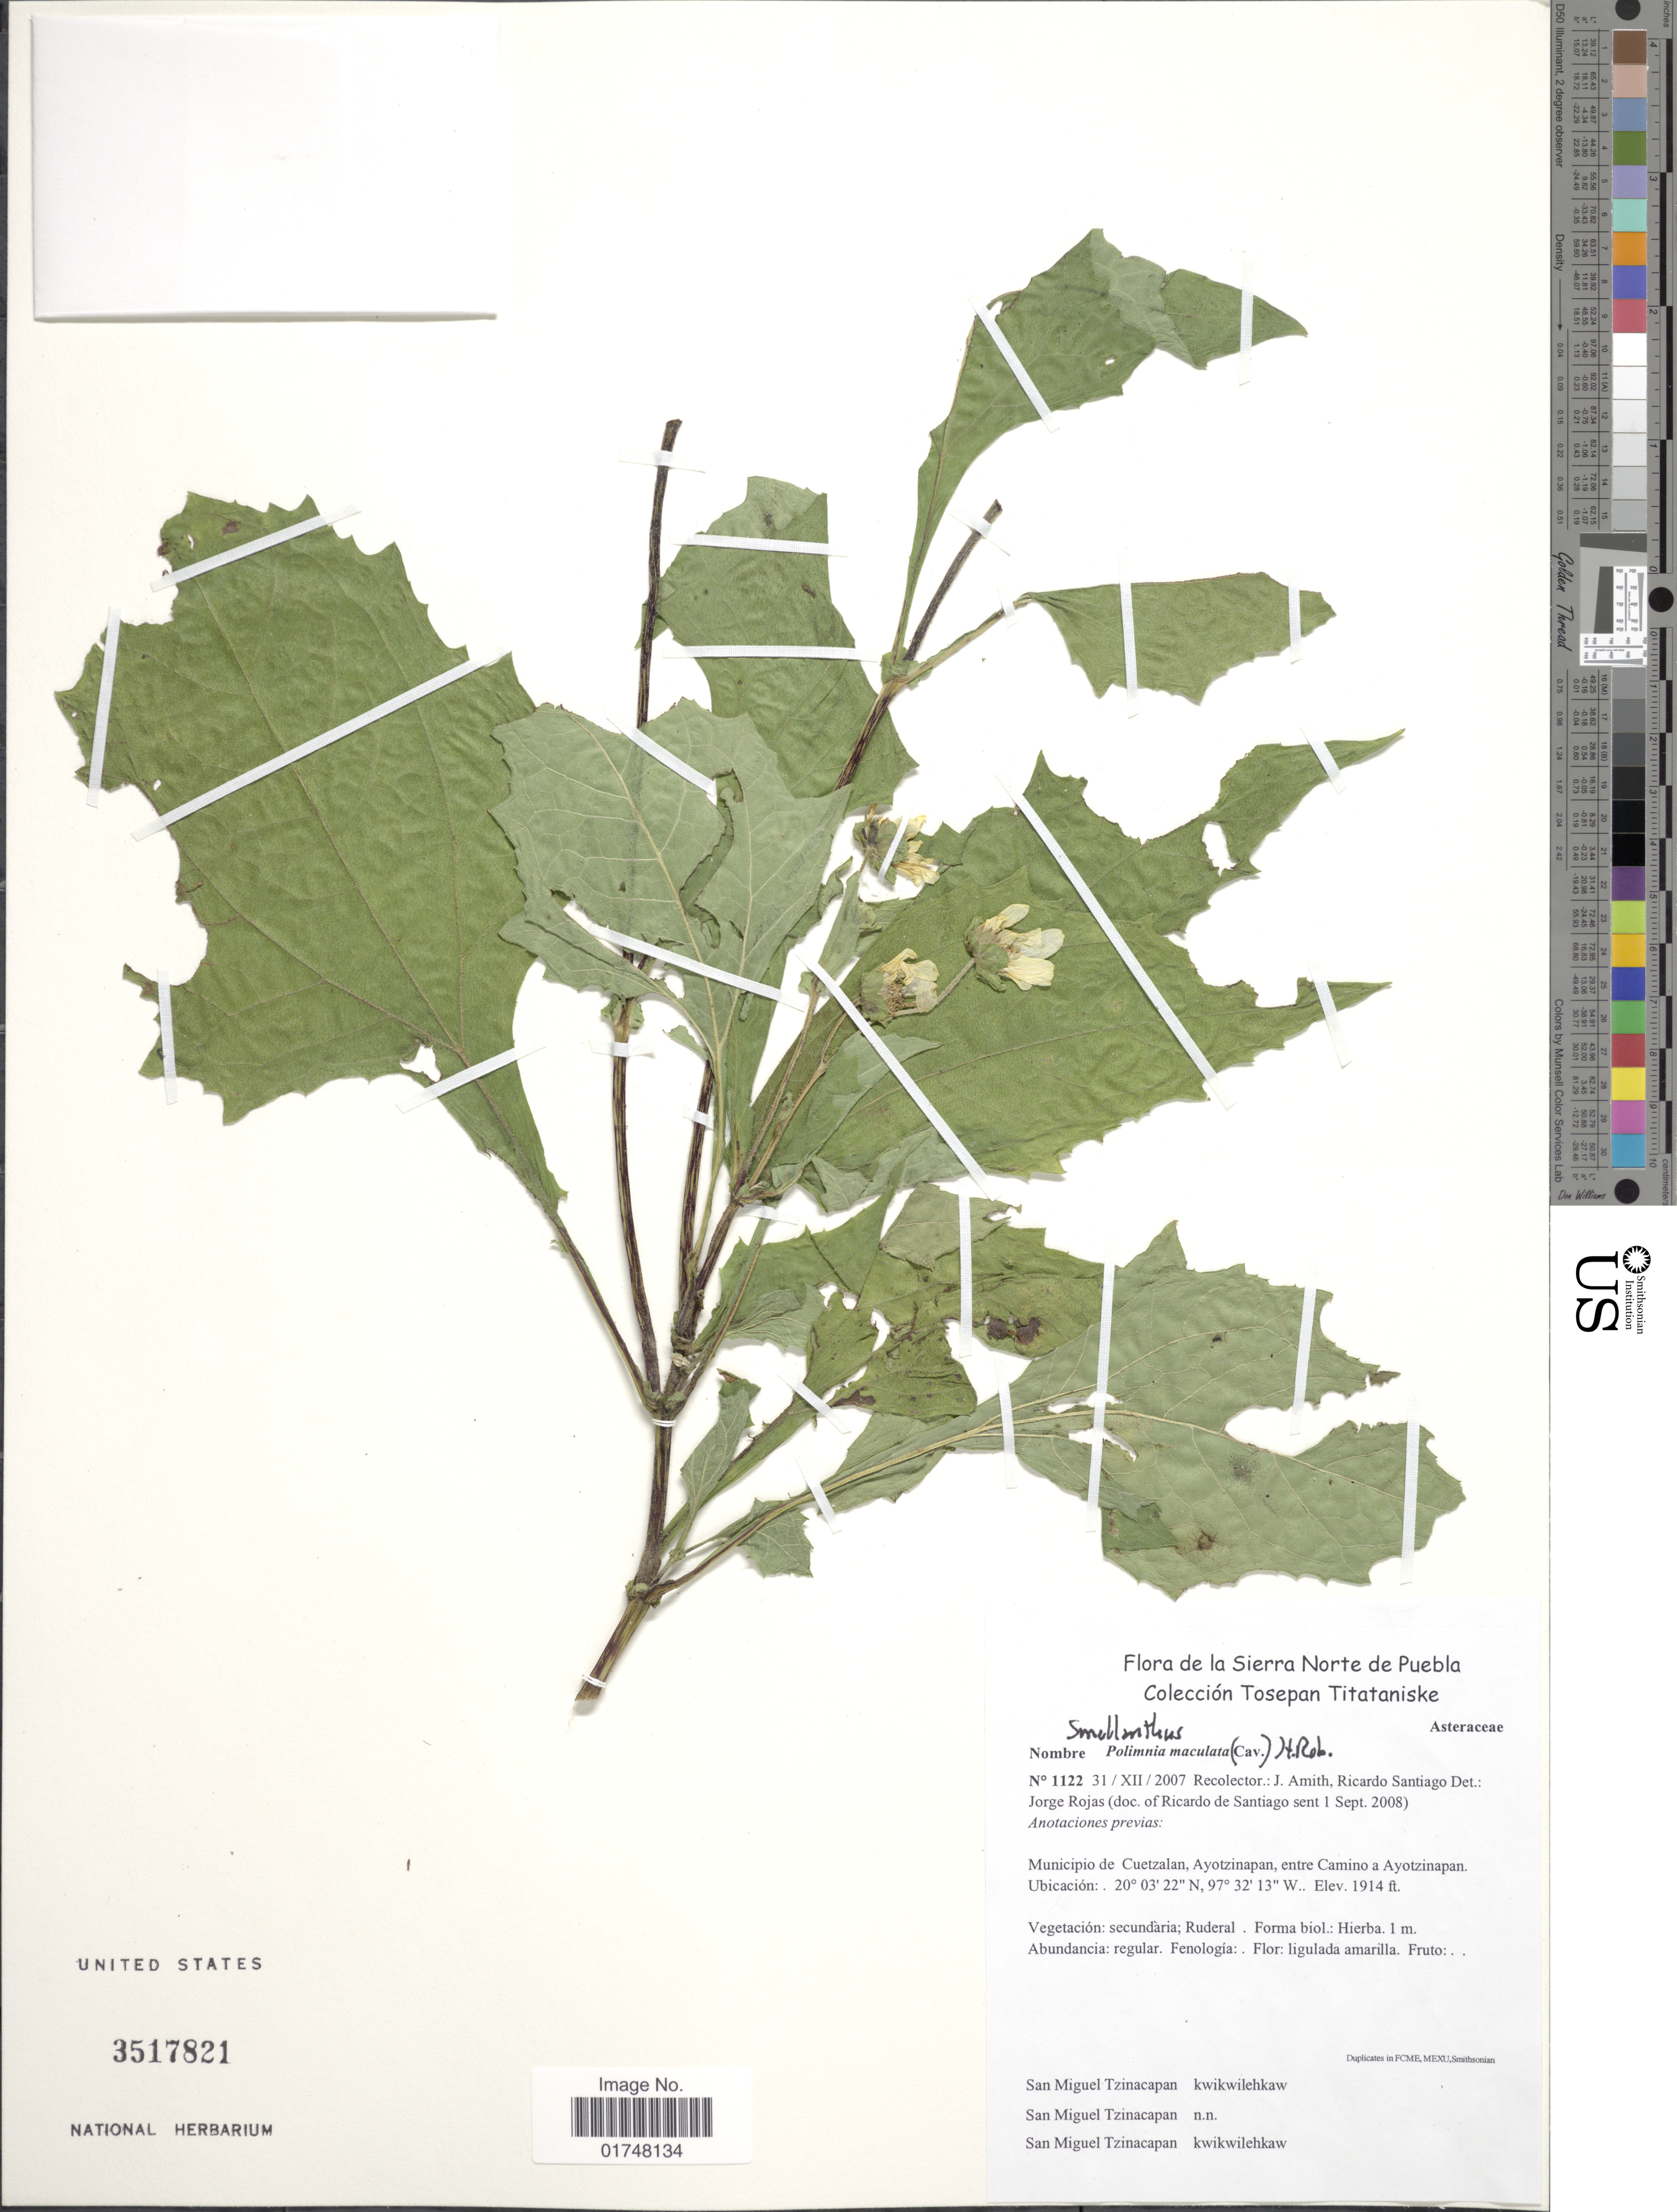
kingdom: Plantae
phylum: Tracheophyta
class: Magnoliopsida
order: Asterales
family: Asteraceae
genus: Smallanthus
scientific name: Smallanthus maculatus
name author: (Cav.) H. Rob.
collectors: J. D. Amith & R. Santiago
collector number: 1122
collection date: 2007-12-31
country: Mexico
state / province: Puebla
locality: La Sierra Norte de Puebla. Municipio de Cuetzalan, Ayotzinapan, entre Camino a Ayotzinapan Ublicacion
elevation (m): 583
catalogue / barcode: US 3517821